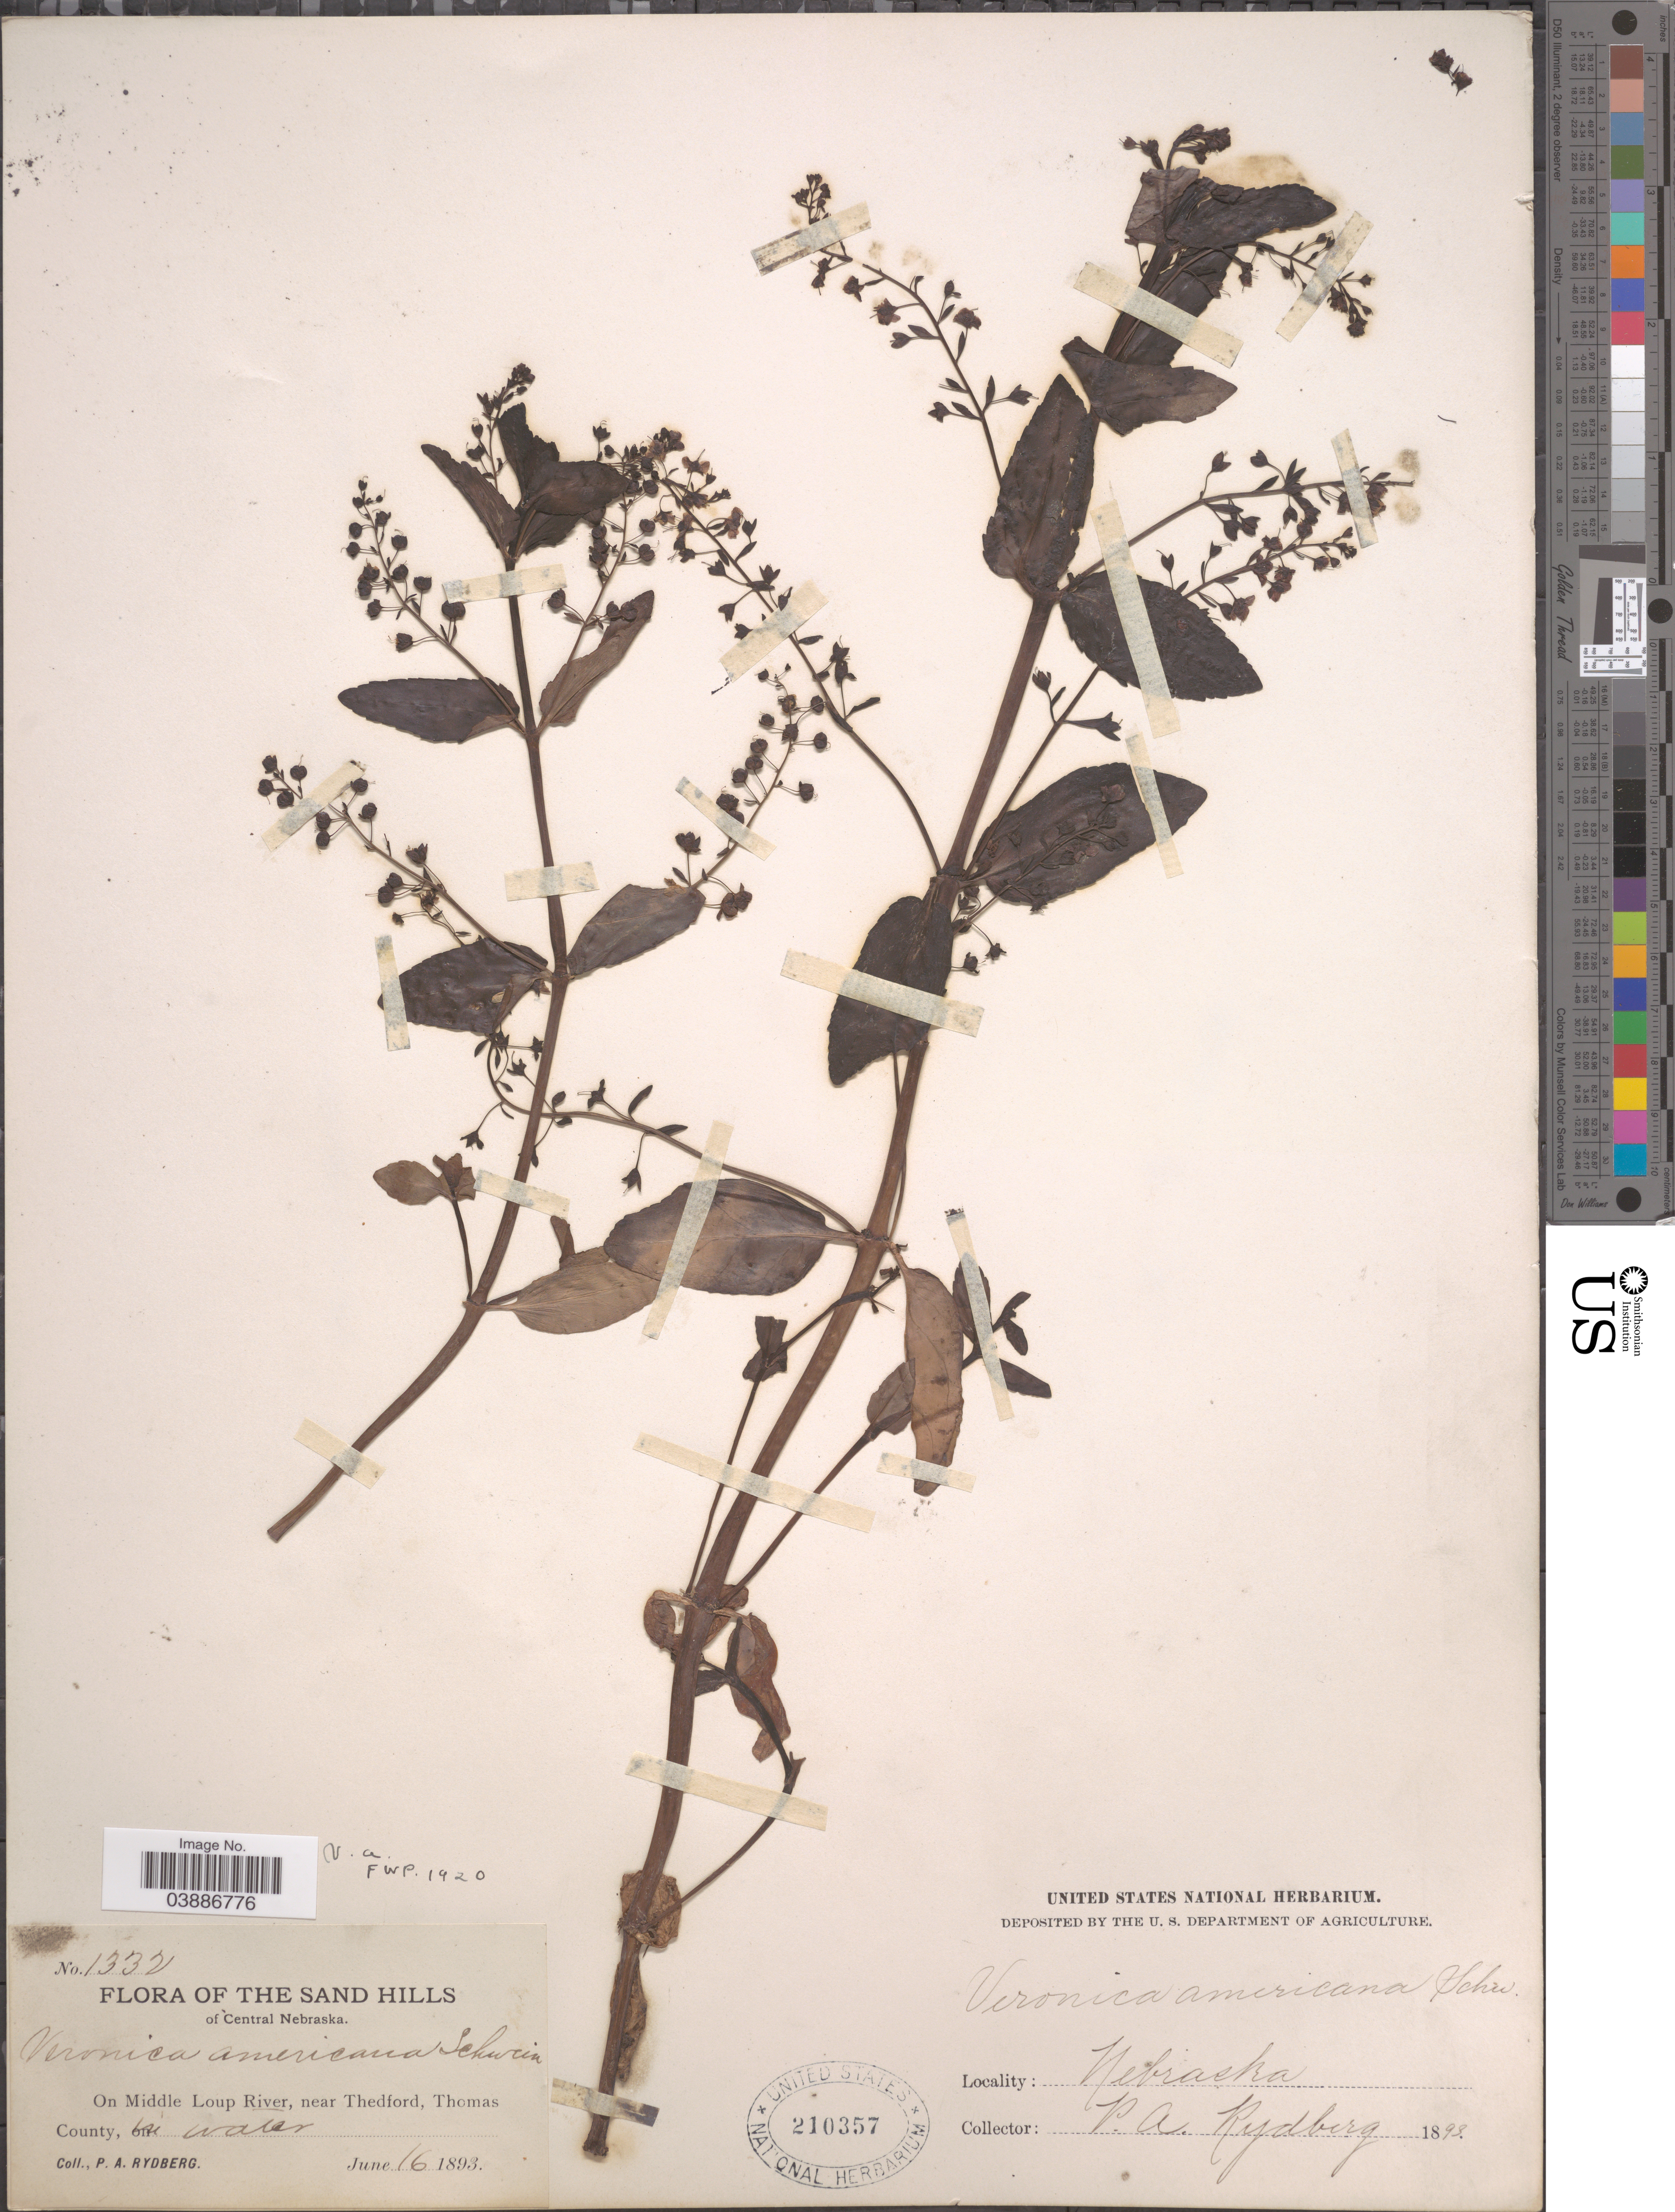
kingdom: Plantae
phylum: Tracheophyta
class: Magnoliopsida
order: Lamiales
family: Plantaginaceae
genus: Veronica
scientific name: Veronica americana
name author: Schwein. ex Benth.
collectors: P. A. Rydberg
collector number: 1332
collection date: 1893-06-16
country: United States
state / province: Nebraska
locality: The Sand Hills of Central Nebraska. On Middle Loup river, near Thedford, Thomas County.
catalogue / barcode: US 210357